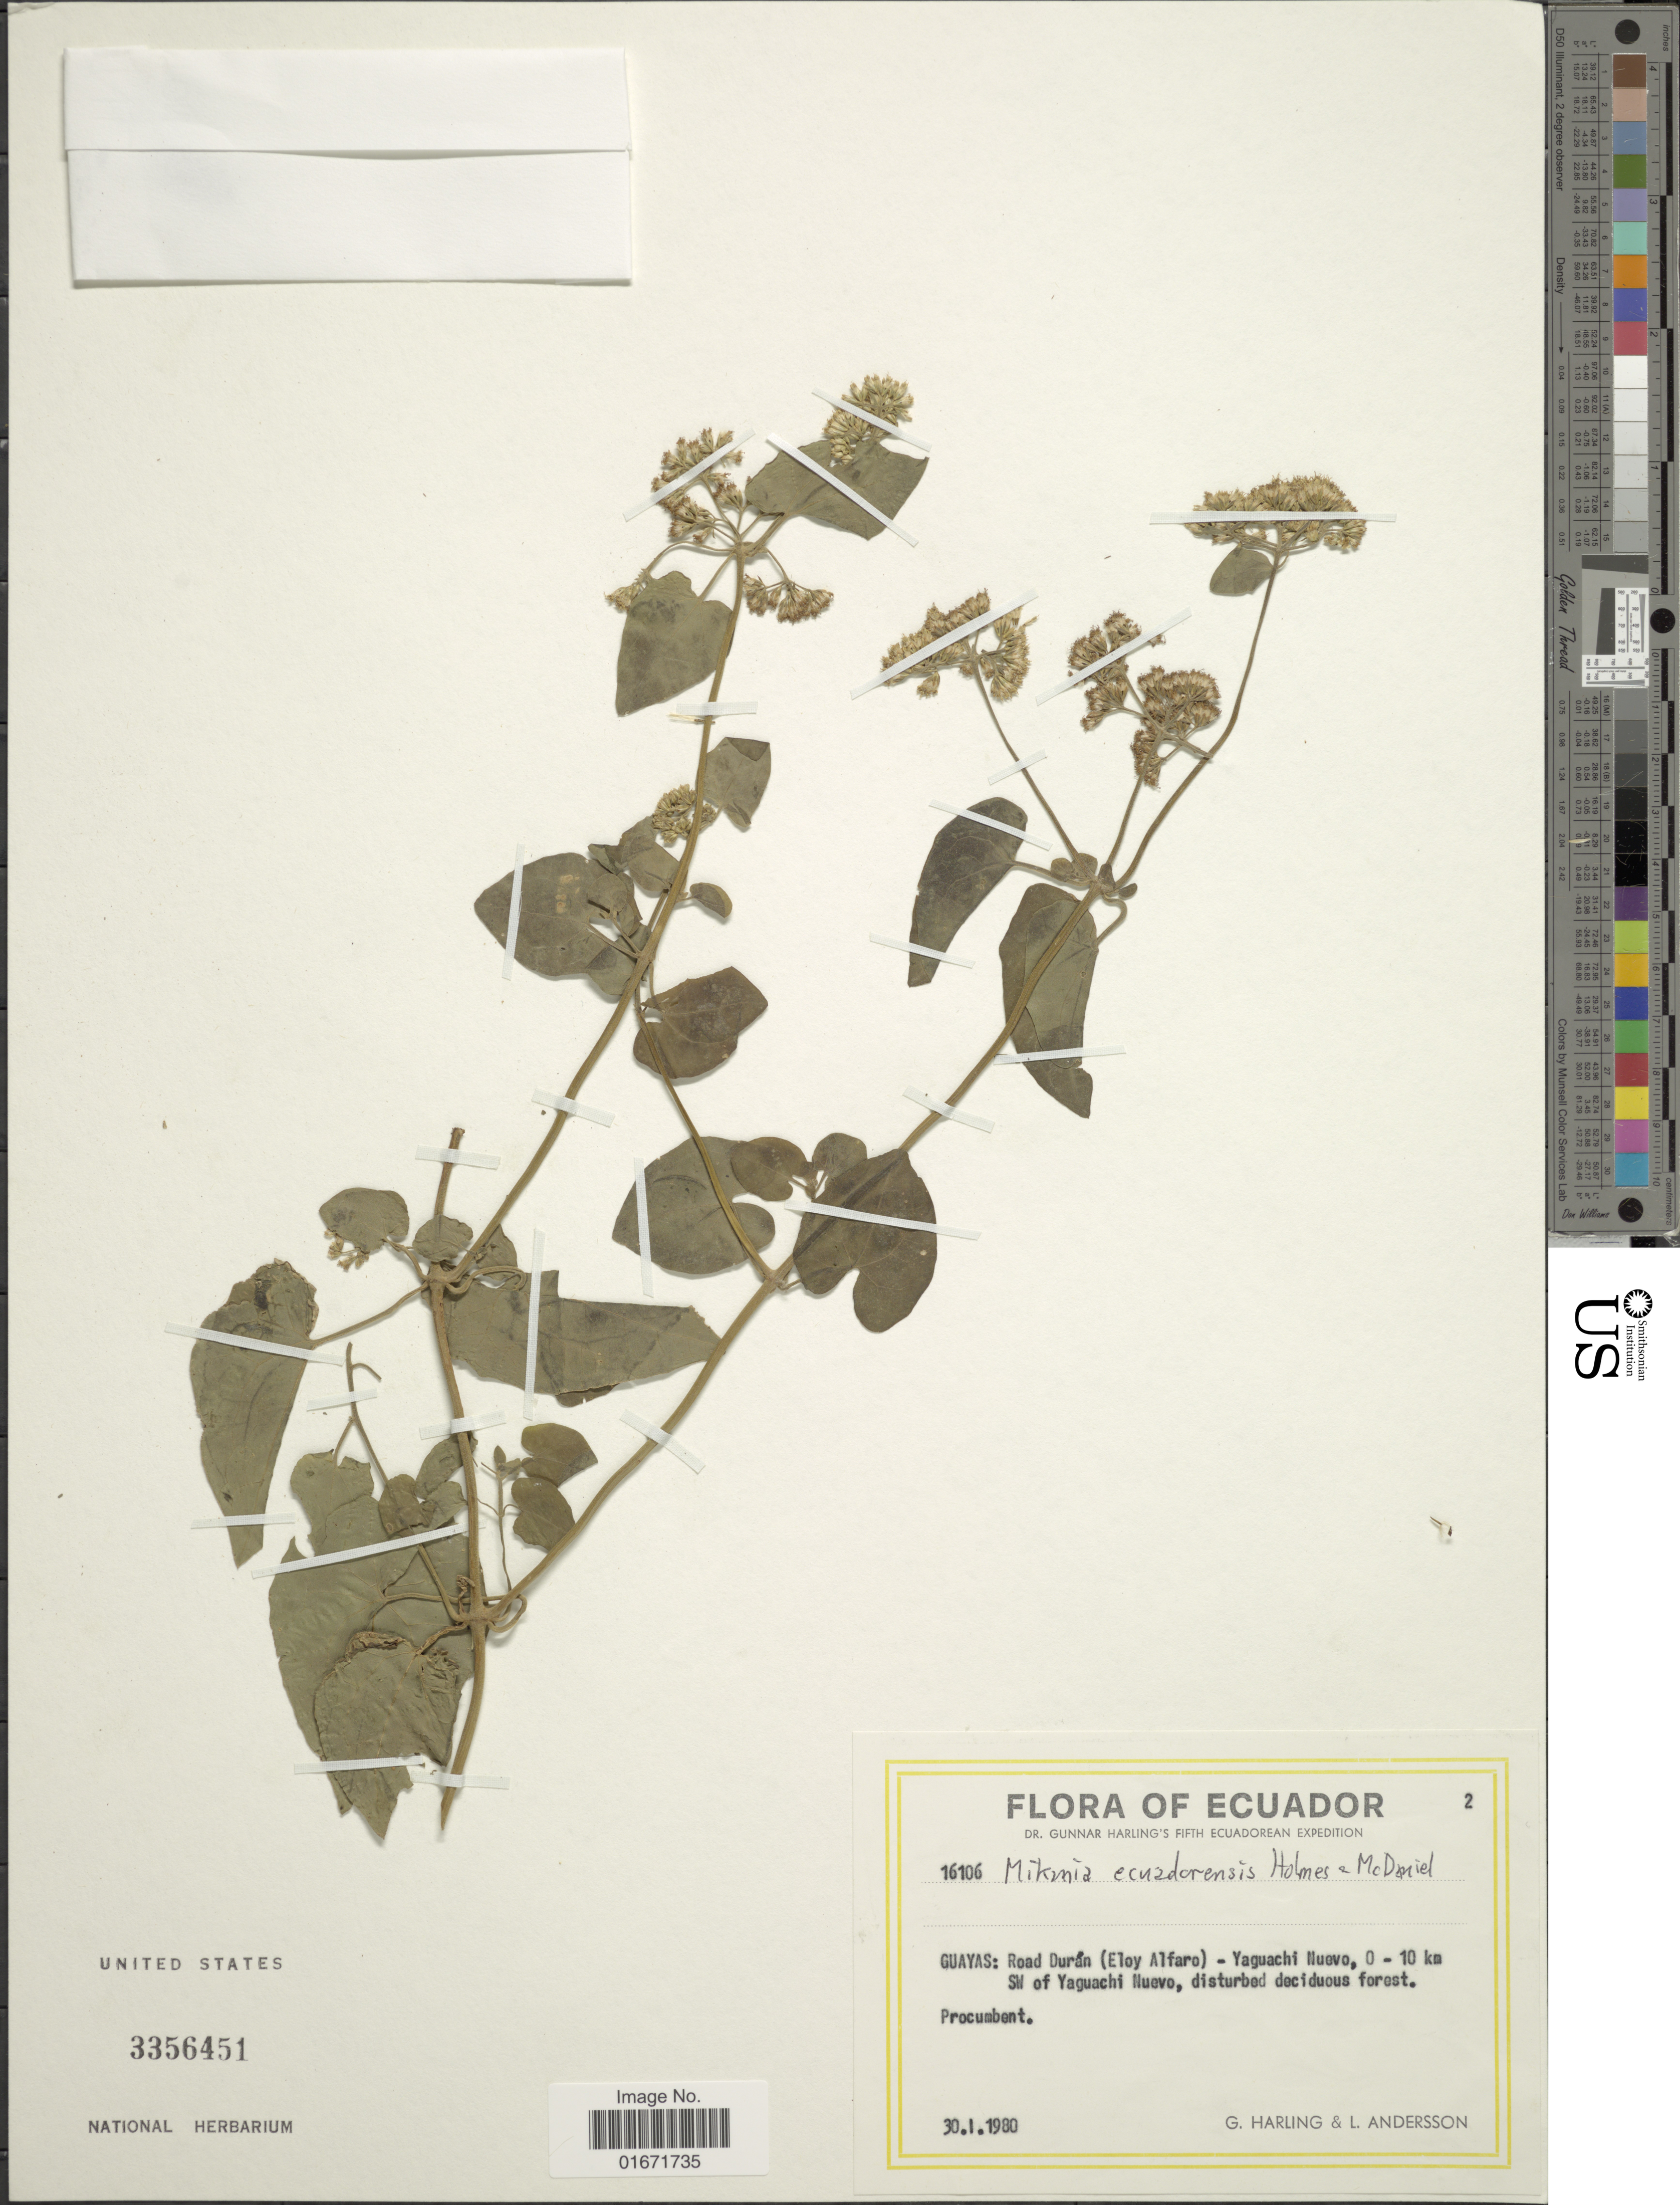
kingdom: Plantae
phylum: Tracheophyta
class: Magnoliopsida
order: Asterales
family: Asteraceae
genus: Mikania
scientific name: Mikania ecuadorensis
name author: W.C. Holmes & McDaniel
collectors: G. Harling & L. Andersson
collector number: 16106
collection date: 1980-01-30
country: Ecuador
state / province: Guayas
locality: Guayas: Road Durán (Eloy Alfaro) - Yaguachi Nuevo, 0-10 km SW of Yaguachi Nuevo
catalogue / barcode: US 3356451